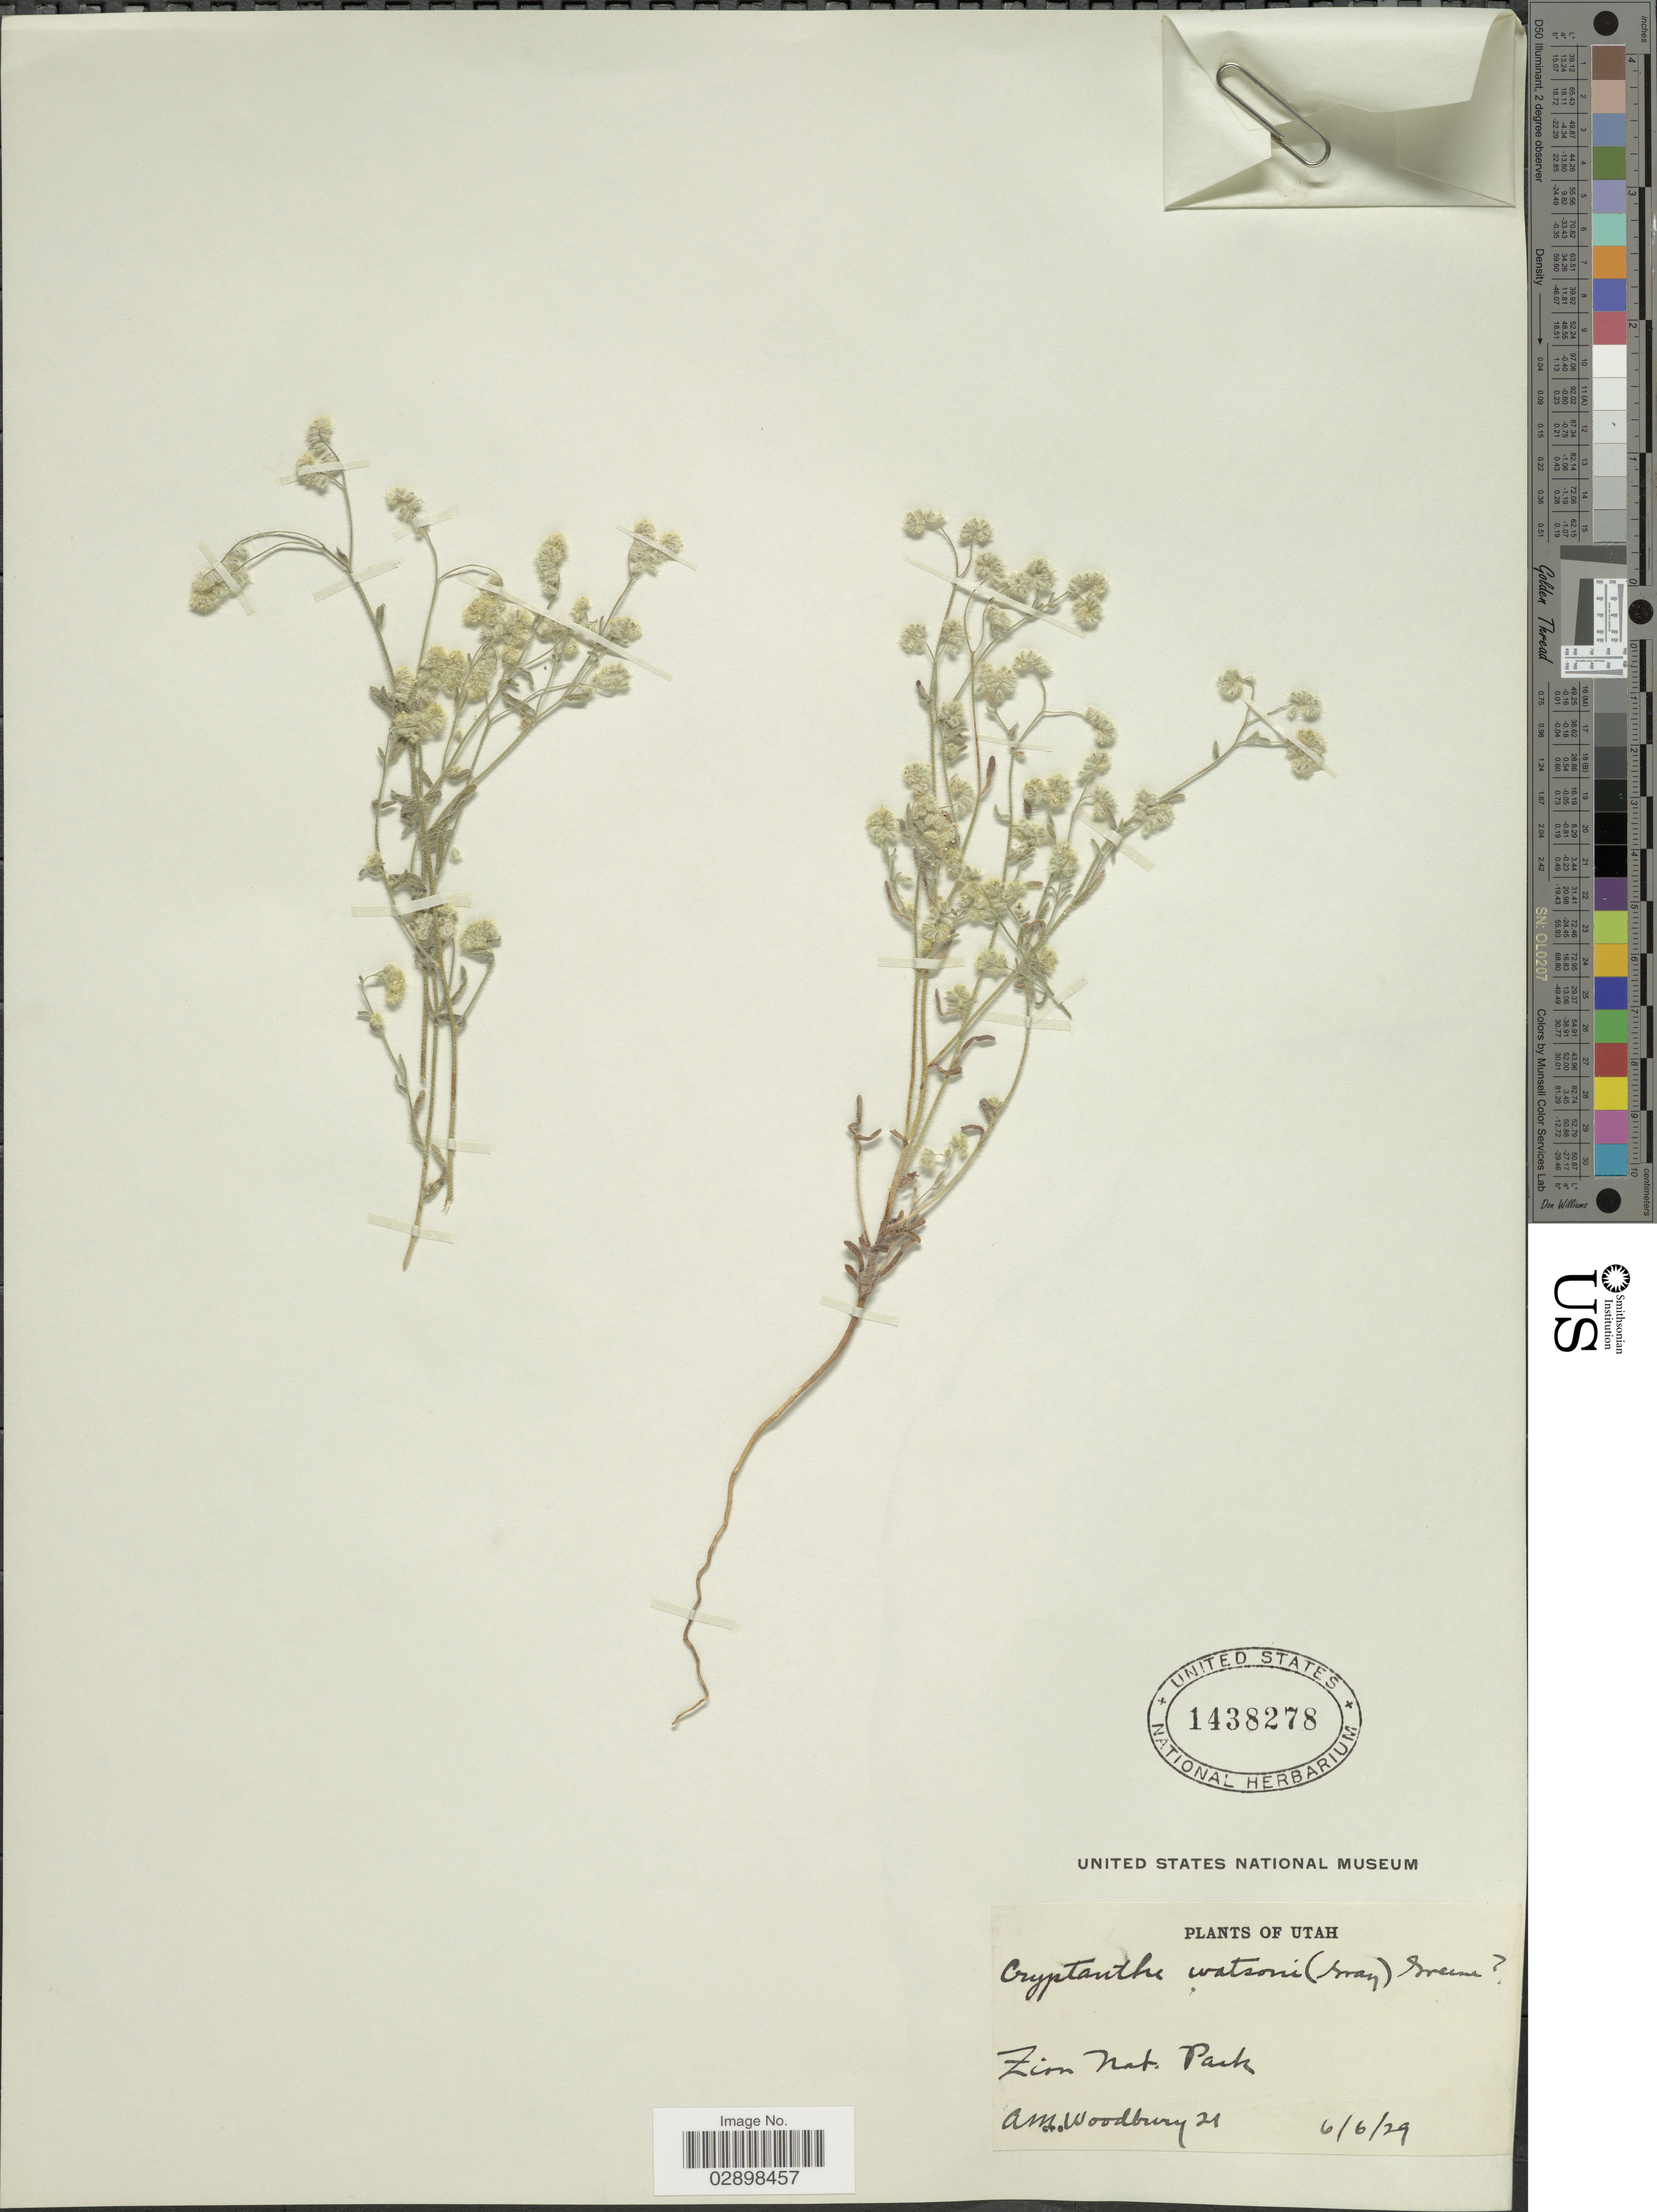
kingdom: Plantae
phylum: Tracheophyta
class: Magnoliopsida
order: Boraginales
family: Boraginaceae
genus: Cryptantha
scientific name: Cryptantha watsonii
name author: (A. Gray) Greene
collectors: A. M. Woodbury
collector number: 21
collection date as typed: Transcribed d/m/y: 6/6/29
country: United States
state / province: Utah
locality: Zion Nat. Park.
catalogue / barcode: US 1438278